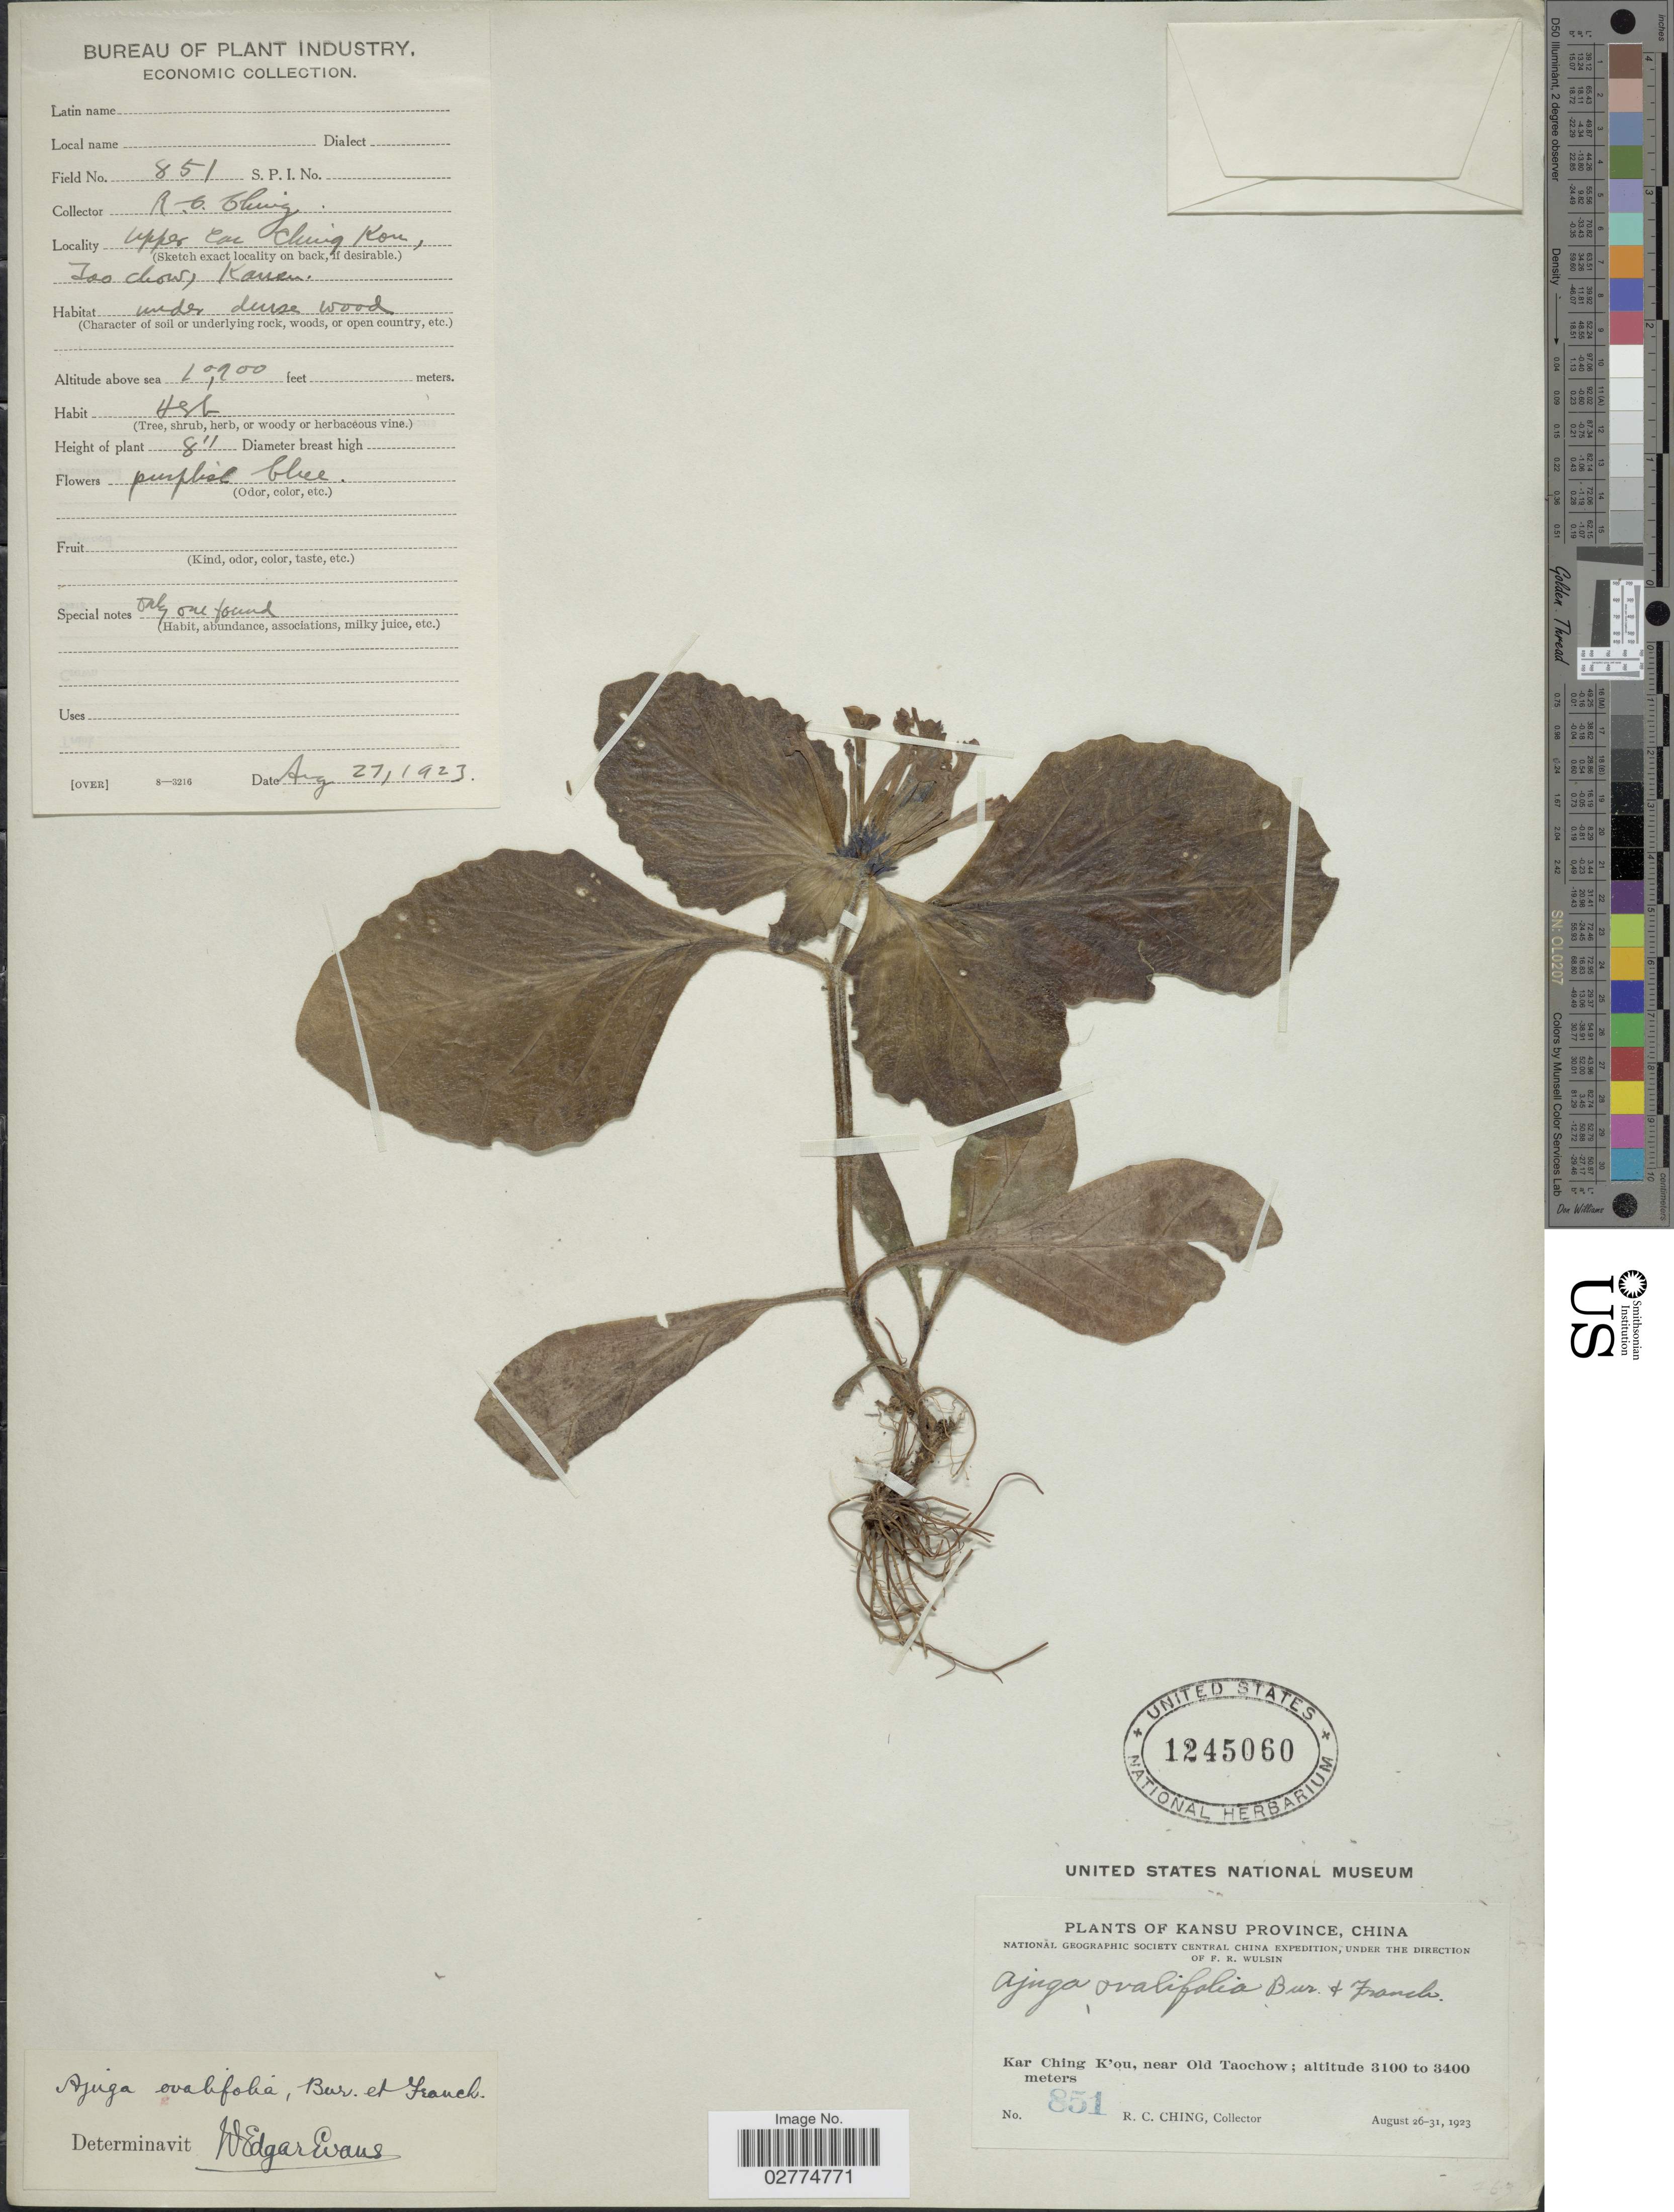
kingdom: Plantae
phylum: Tracheophyta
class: Magnoliopsida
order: Lamiales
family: Lamiaceae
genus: Ajuga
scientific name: Ajuga ovalifolia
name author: Bureau & Franch.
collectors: R. C. Ching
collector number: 851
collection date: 1923-08-27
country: China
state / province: Gansu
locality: Kansu Province, Kar Ching K'ou, near Old Taochow. Upper Car Ching Kou, Tao Chow.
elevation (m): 3322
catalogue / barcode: US 1245060